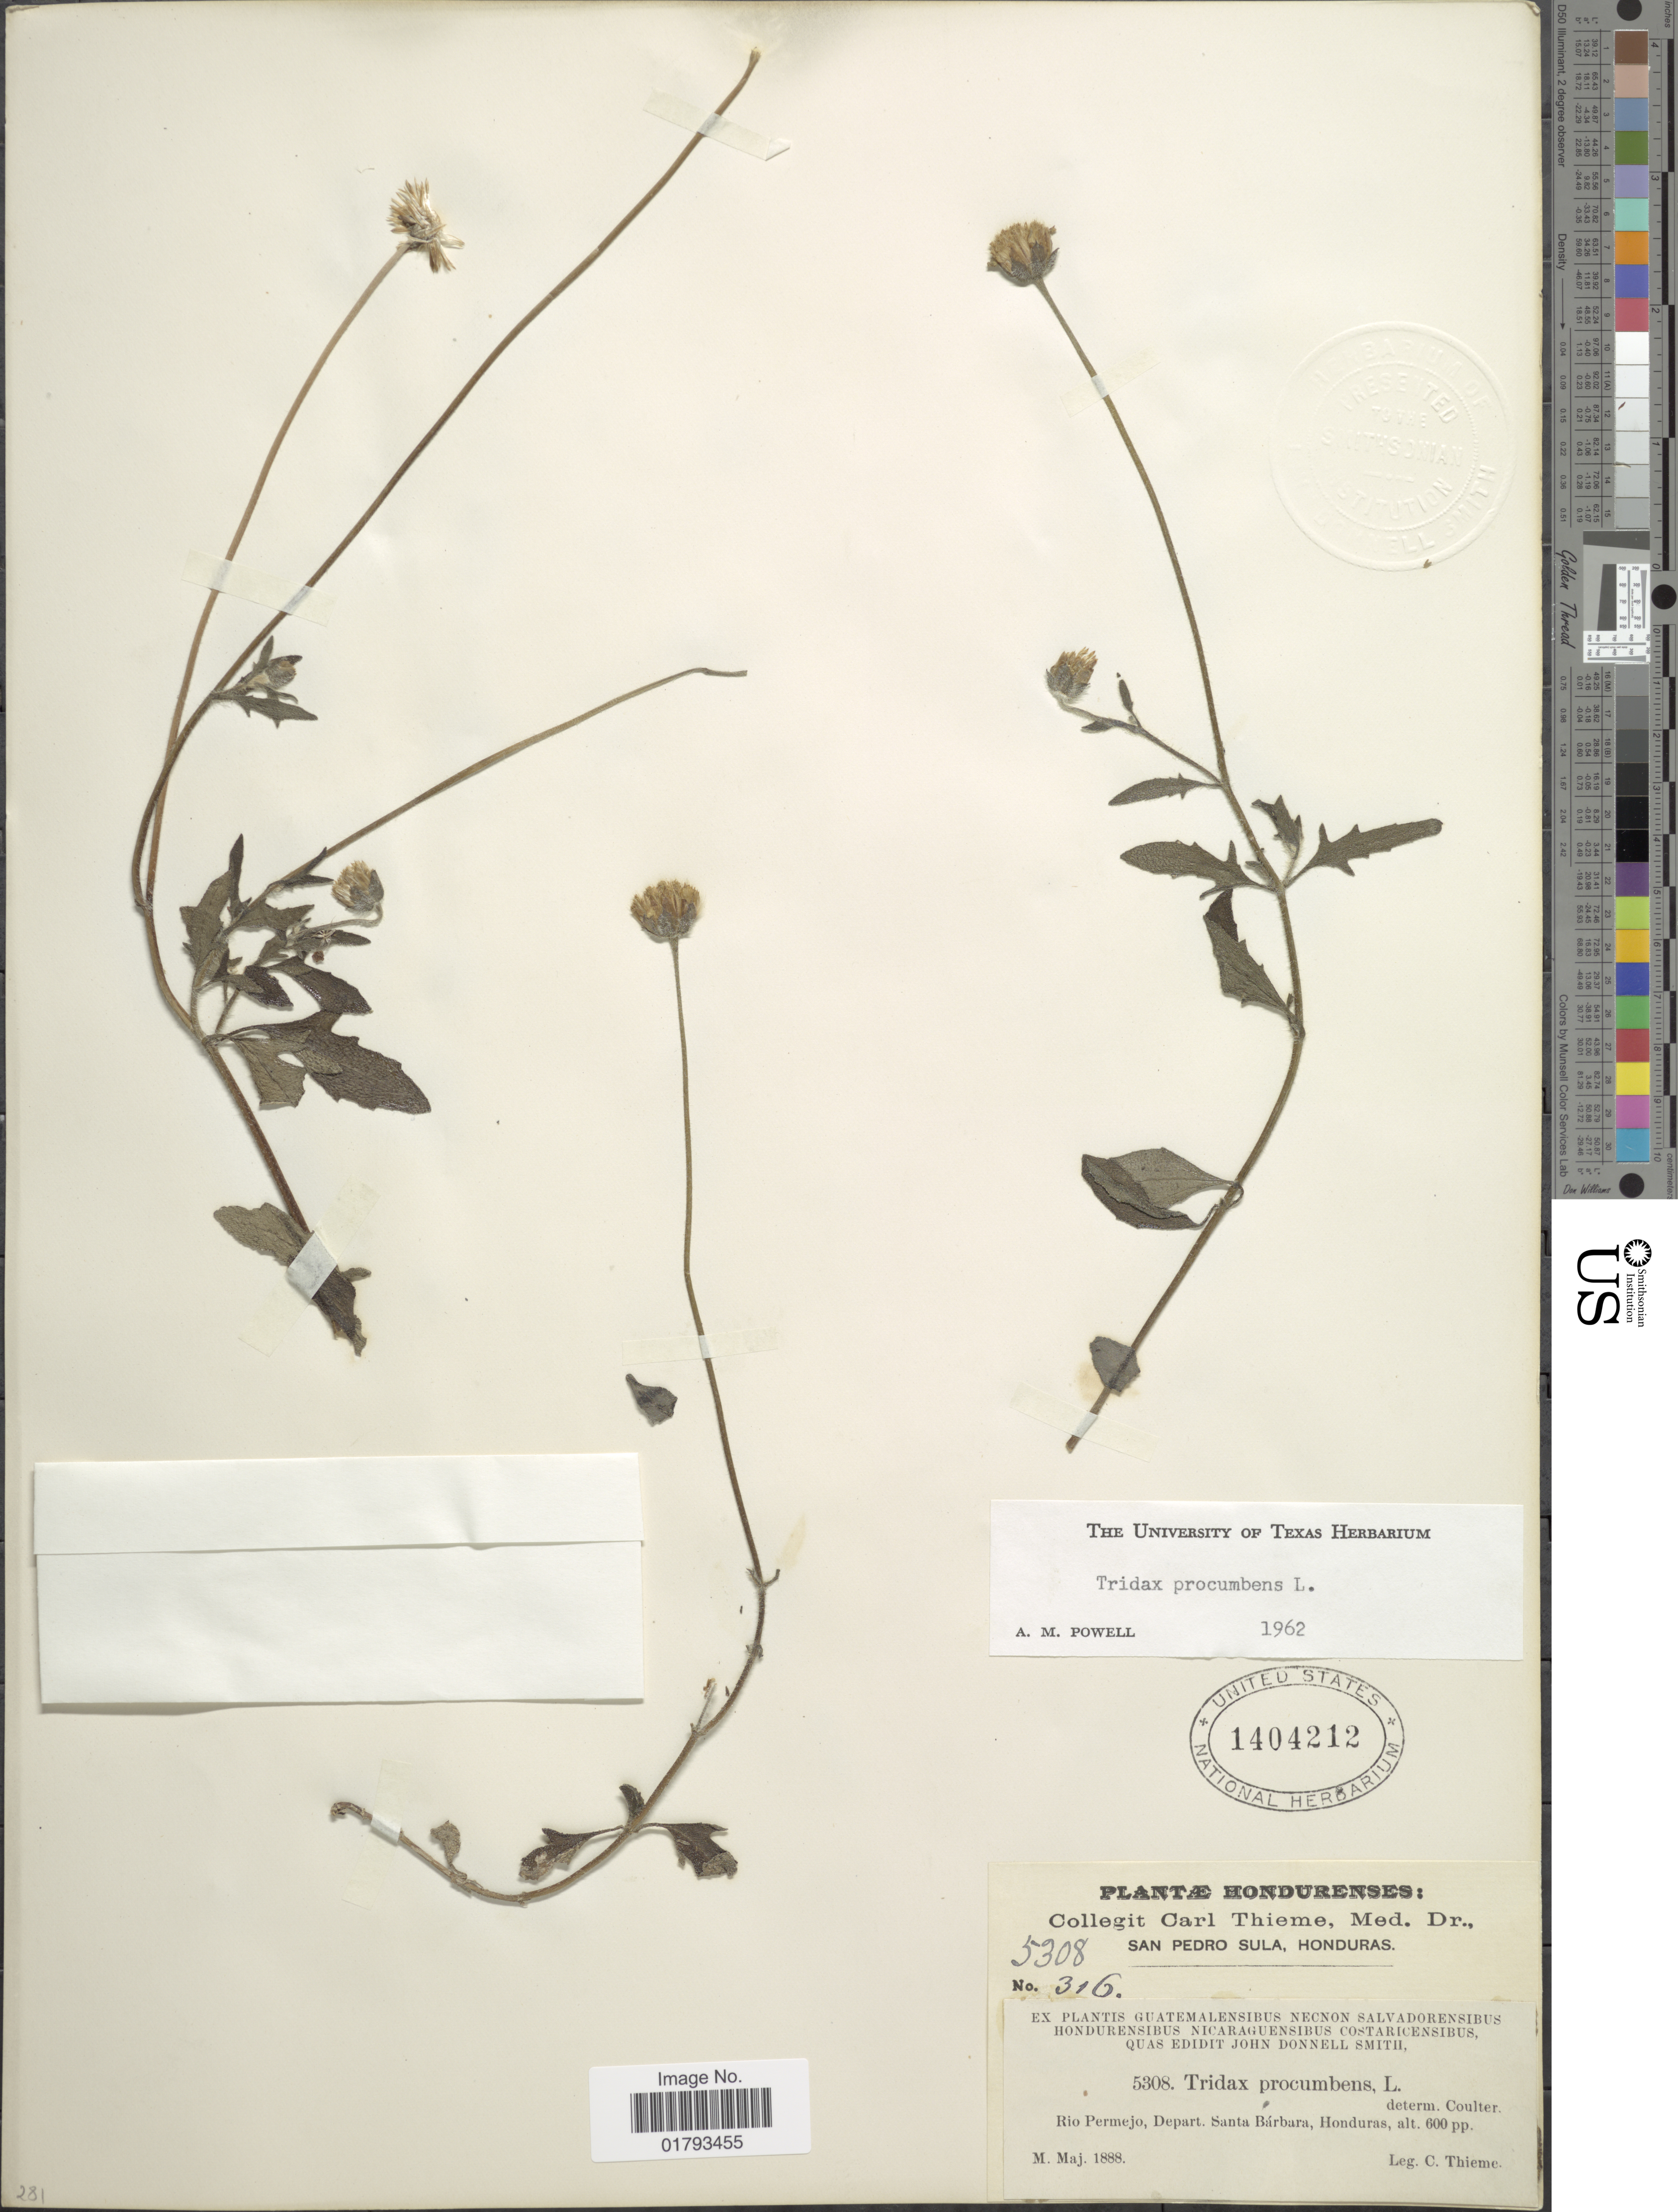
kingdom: Plantae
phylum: Tracheophyta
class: Magnoliopsida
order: Asterales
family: Asteraceae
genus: Tridax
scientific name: Tridax procumbens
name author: L.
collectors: C. Thieme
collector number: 5308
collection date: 1888-05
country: Honduras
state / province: Santa Bárbara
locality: Rio Permejo, Depart. Santa Barbara, Honduras.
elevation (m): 183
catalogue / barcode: US 1404212